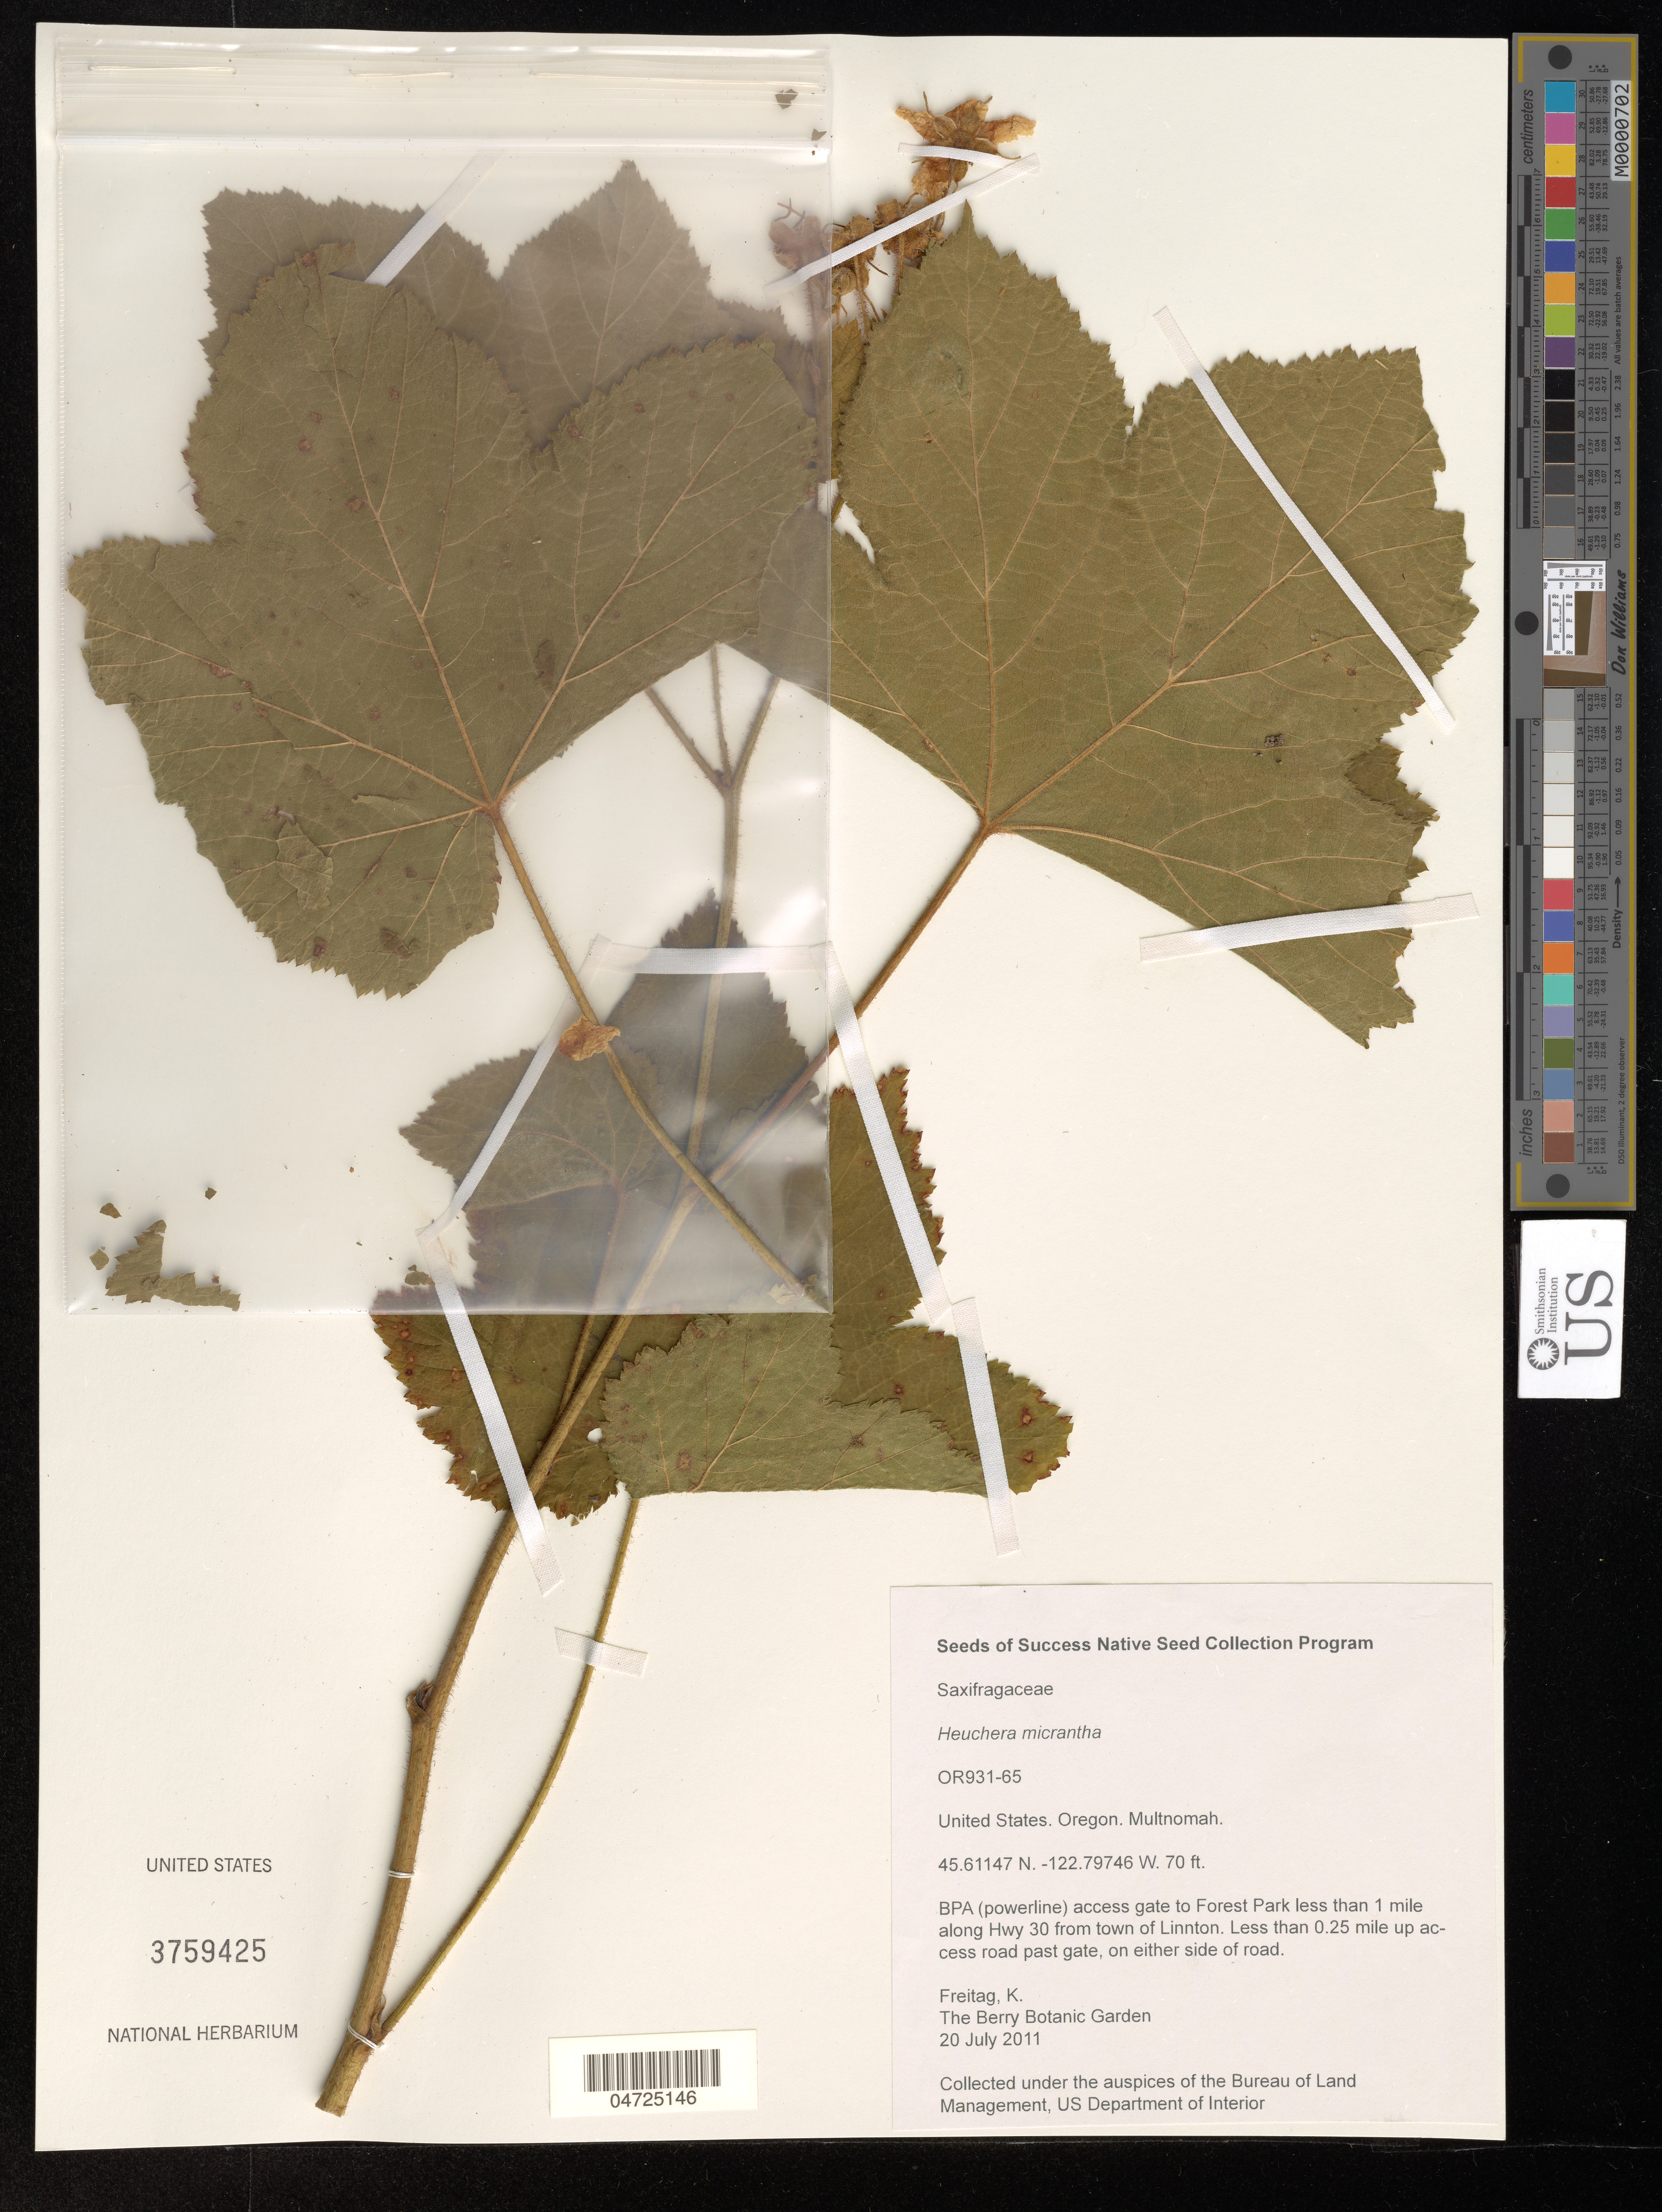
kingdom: Plantae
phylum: Tracheophyta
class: Magnoliopsida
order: Saxifragales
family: Saxifragaceae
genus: Heuchera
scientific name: Heuchera micrantha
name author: Douglas ex Lindl.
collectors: K. Freitag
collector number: OR-931-65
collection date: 2011-07-20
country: United States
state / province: Oregon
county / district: Multnomah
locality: Multnomah. BPA (powerline) access gate to Forest Park less than 1 mile along Hwy 30 from town of Linnton. Less than 0.25 mile up access road past gate, on either side of road.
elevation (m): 21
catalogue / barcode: US 3759425